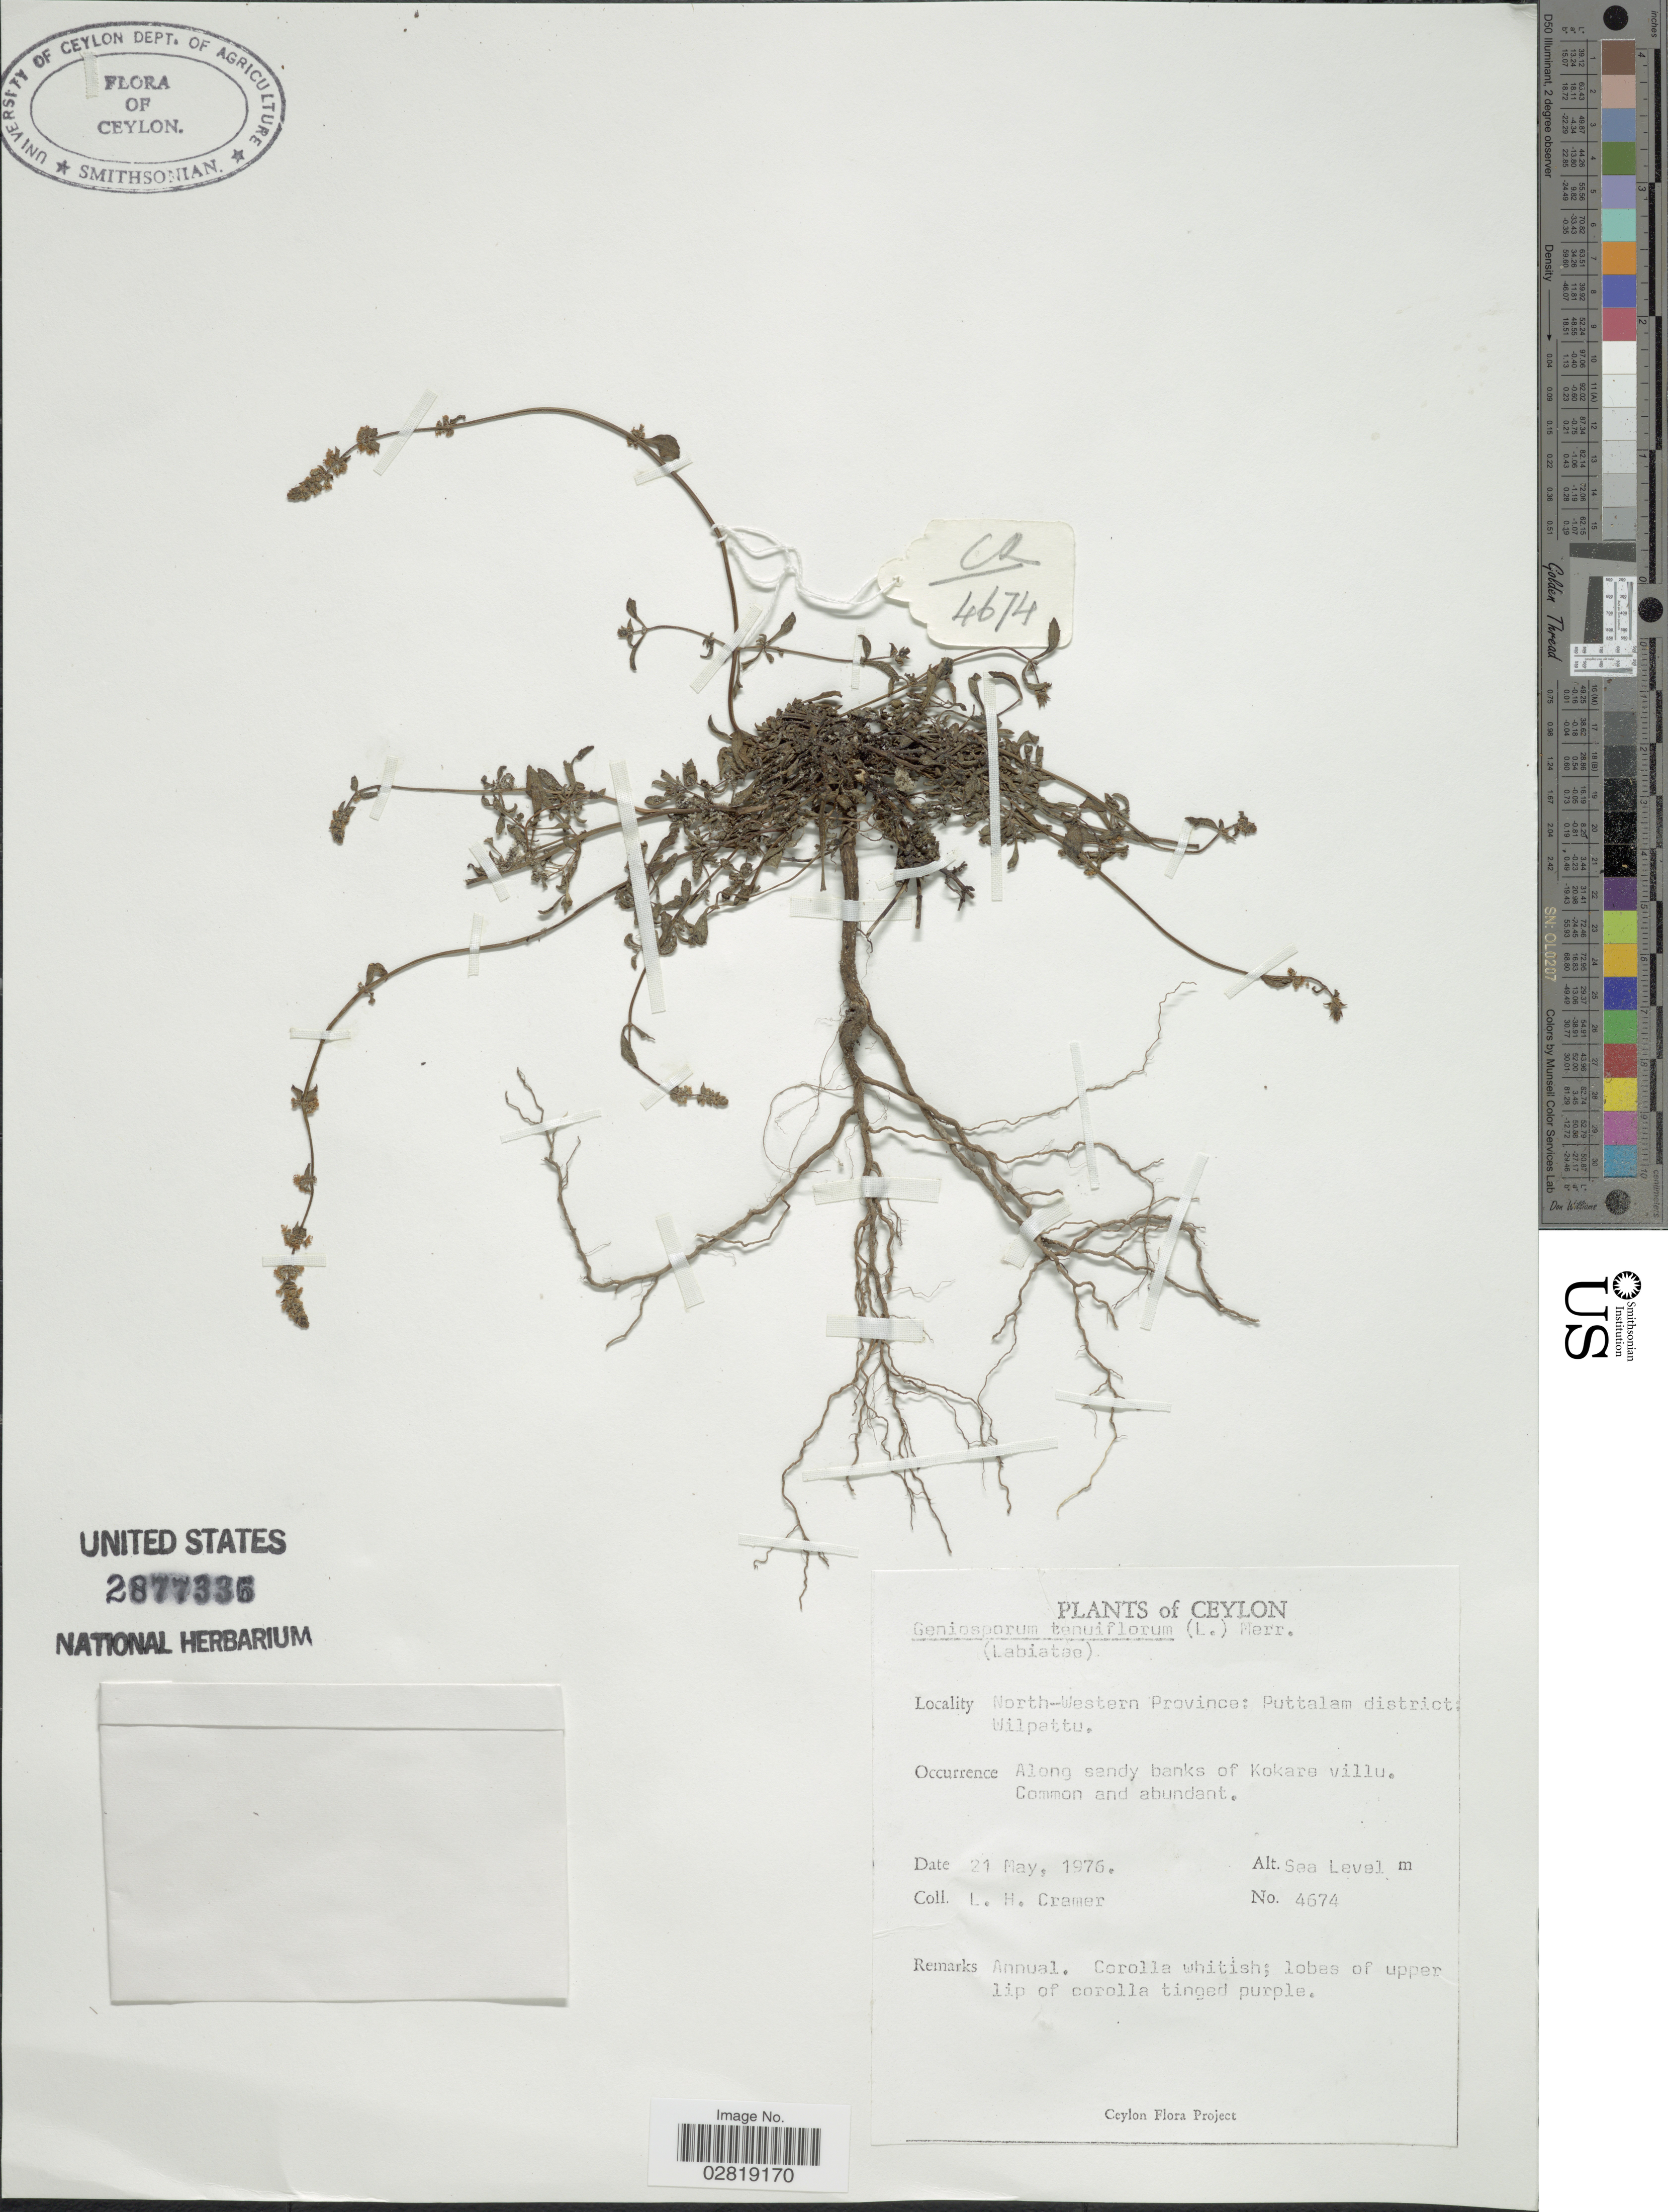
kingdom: Plantae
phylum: Tracheophyta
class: Magnoliopsida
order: Lamiales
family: Lamiaceae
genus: Geniosporum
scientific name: Geniosporum tenuiflorum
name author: (L.) Merr.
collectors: L. H. Cramer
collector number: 4674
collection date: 1976-05-21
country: Sri Lanka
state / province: North Western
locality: Ceylon. North-Western Province: Puttalam district: Wilpattu. Along sandy banks of Kokare villu.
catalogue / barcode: US 2877336